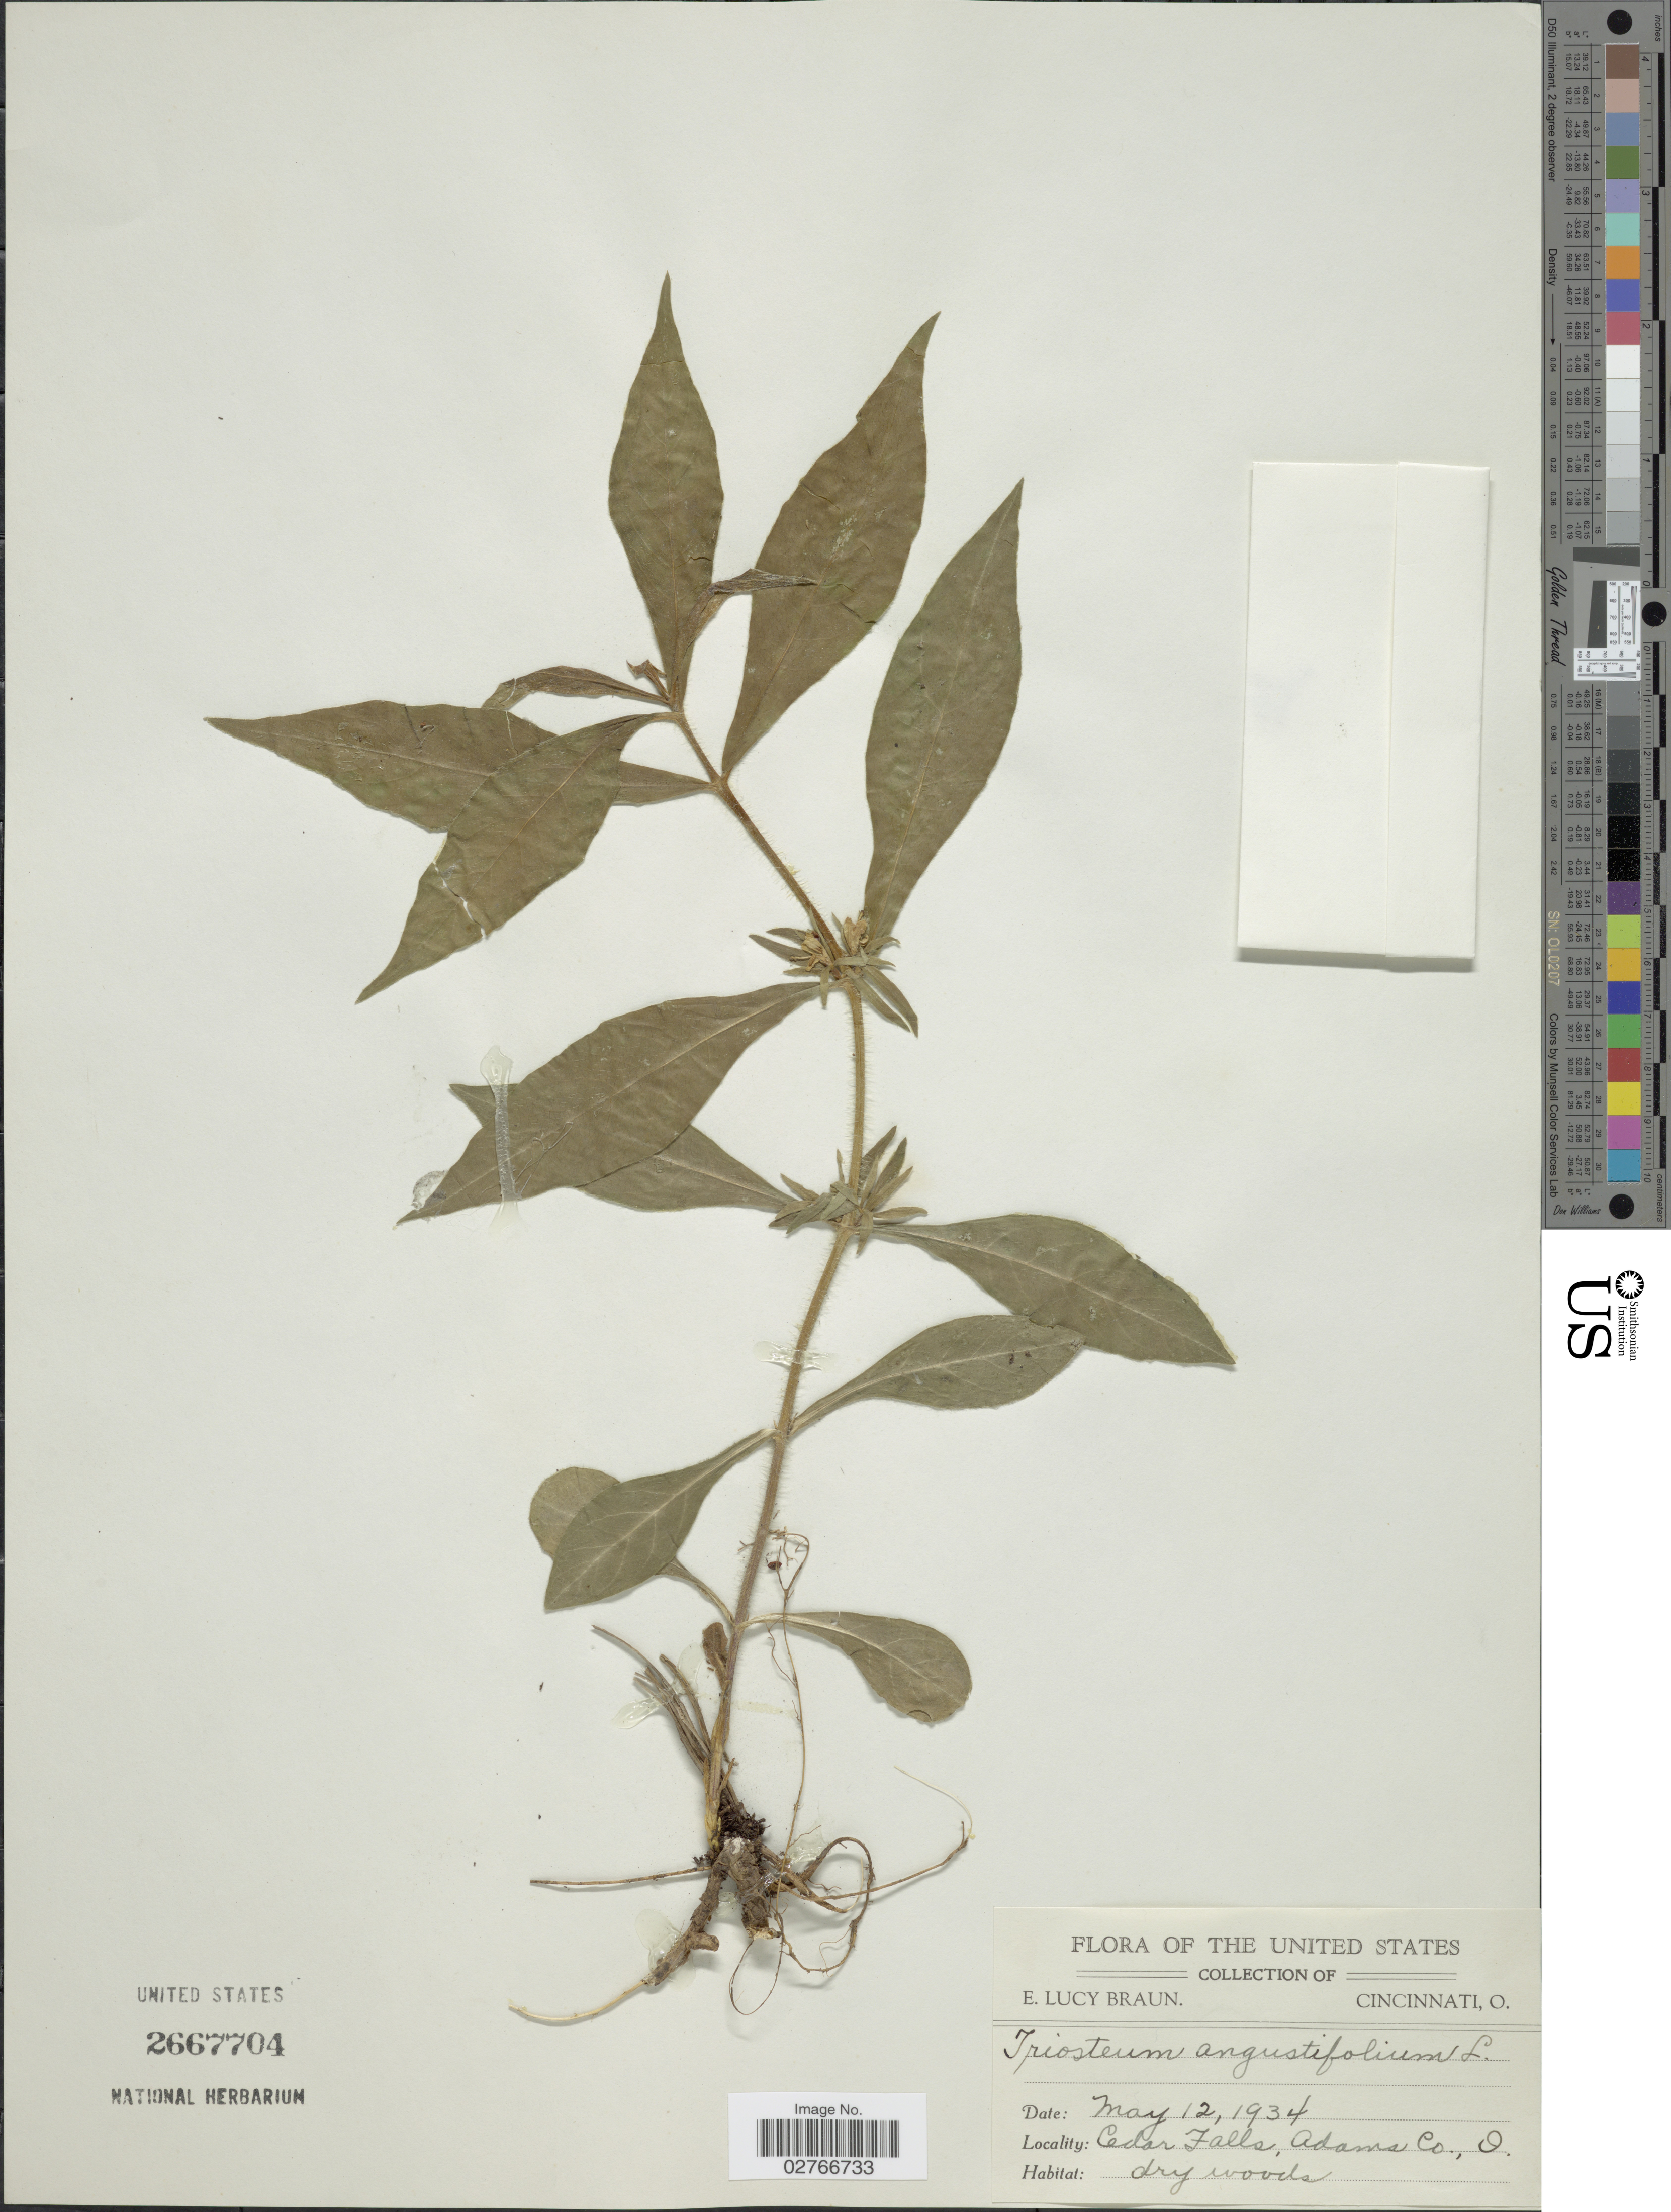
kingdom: Plantae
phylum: Tracheophyta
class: Magnoliopsida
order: Dipsacales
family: Caprifoliaceae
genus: Triosteum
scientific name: Triosteum angustifolium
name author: L.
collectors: E. L. Braun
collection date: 1934-05-12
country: United States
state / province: Ohio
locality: Cedar Falls, Adam Co.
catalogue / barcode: US 2667704